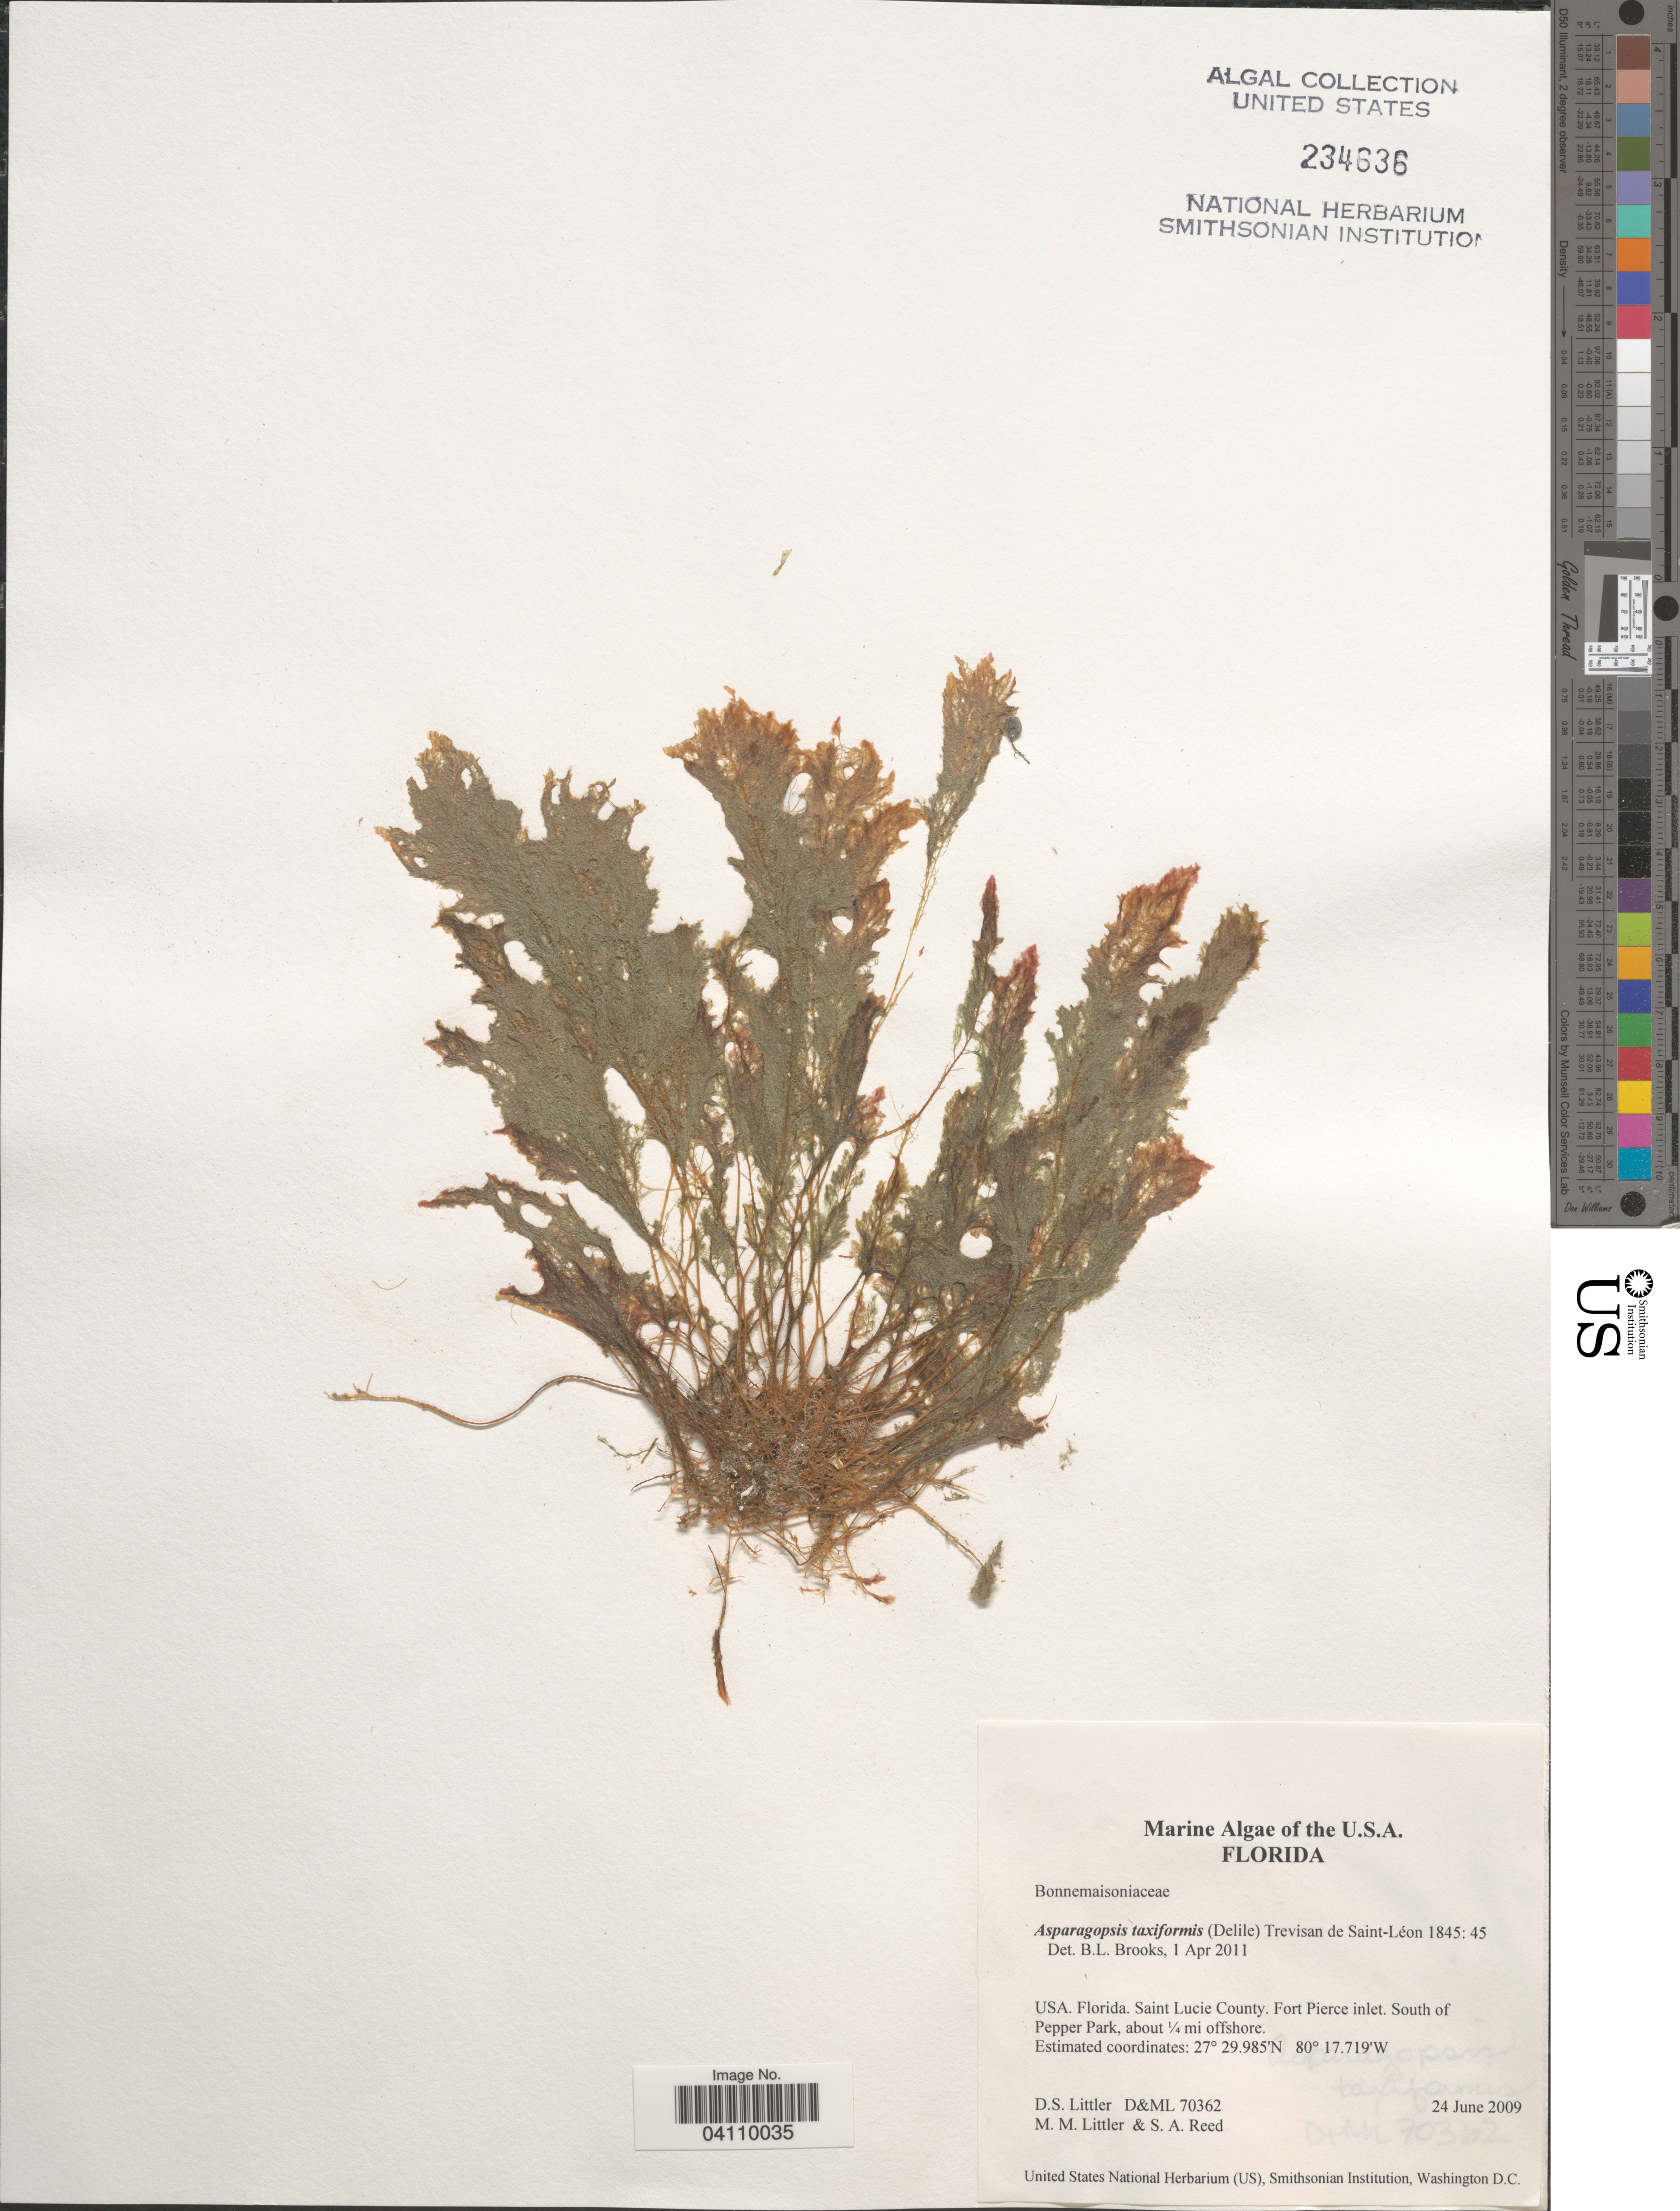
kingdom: Plantae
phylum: Rhodophyta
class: Florideophyceae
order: Bonnemaisoniales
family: Bonnemaisoniaceae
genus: Asparagopsis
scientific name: Asparagopsis taxiformis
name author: (Delile) Trevis.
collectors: D. S. Littler & S. Reed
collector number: D&ML 70362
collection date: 2009-06-24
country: United States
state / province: Florida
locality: Saint Lucie County. Fort Pierce inlet. South of Pepper Park, about ¼ mi offshore.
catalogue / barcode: US 234636